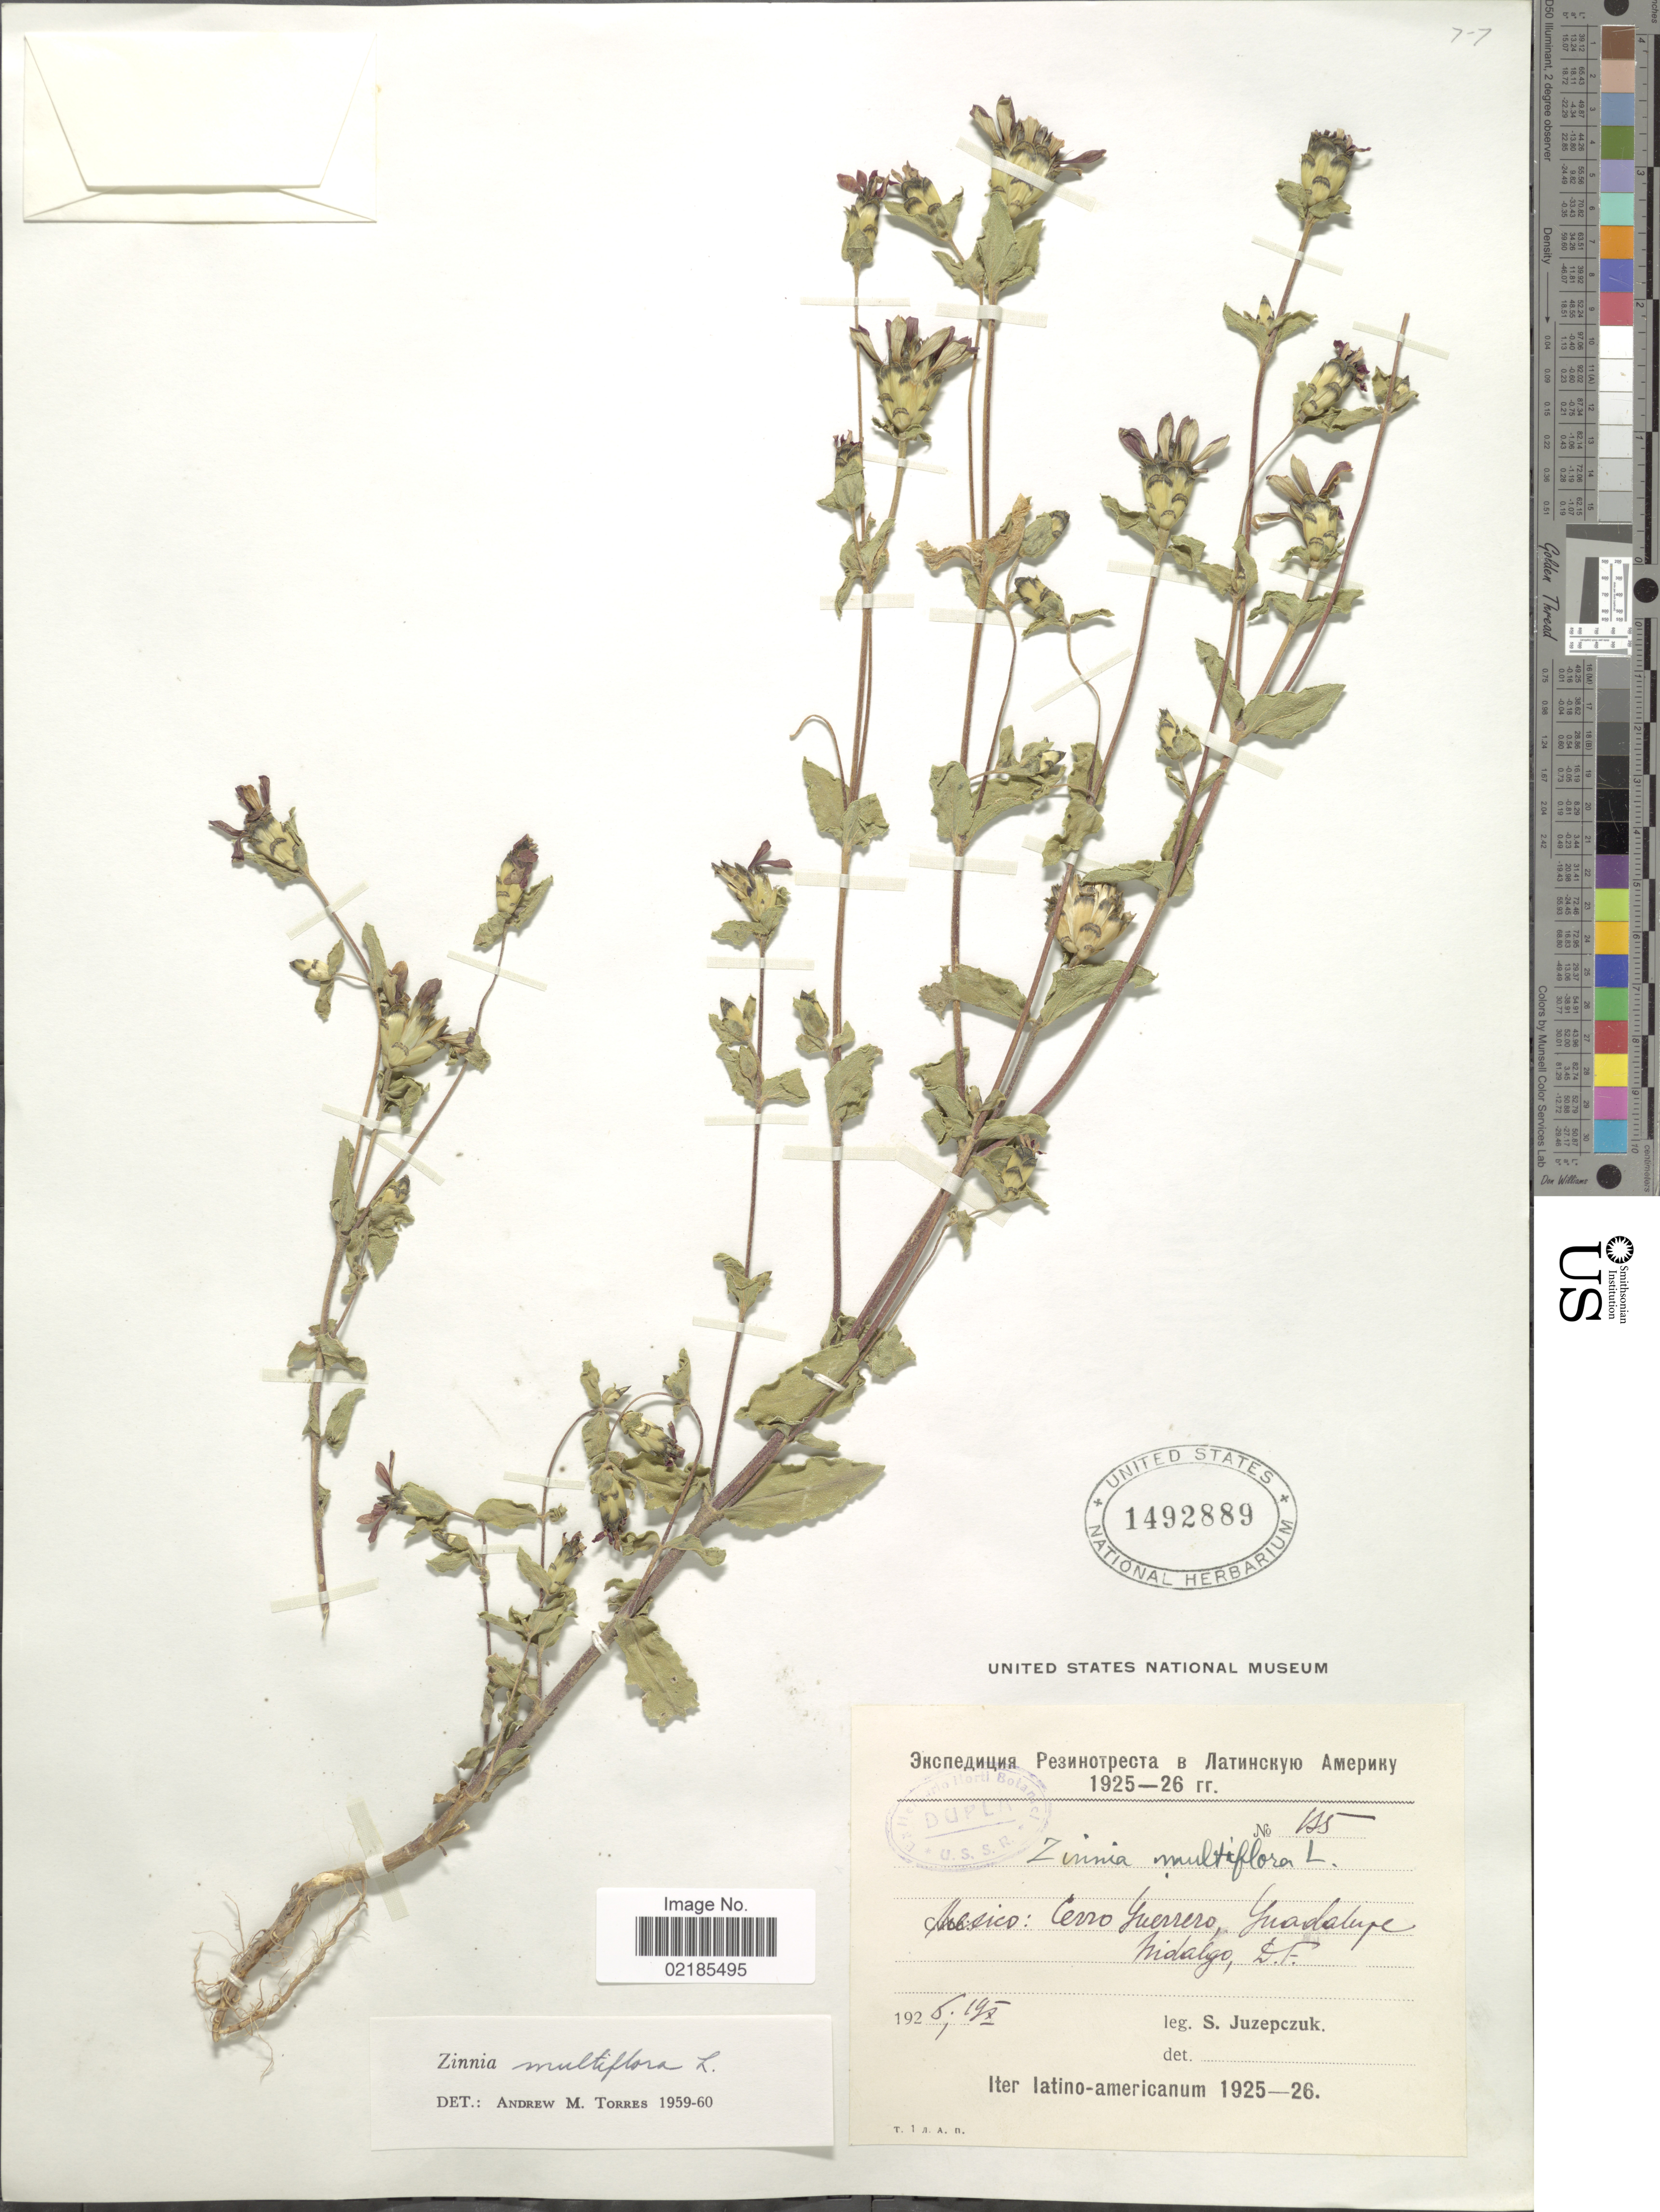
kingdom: Plantae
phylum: Tracheophyta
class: Magnoliopsida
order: Asterales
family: Asteraceae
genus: Zinnia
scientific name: Zinnia peruviana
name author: (L.) L.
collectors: S. V. Juzepczuk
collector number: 125*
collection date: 1925-10-19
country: Mexico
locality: Cerro Guerrero, Guadalupe, Hidalgo, D.F.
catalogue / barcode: US 1492889